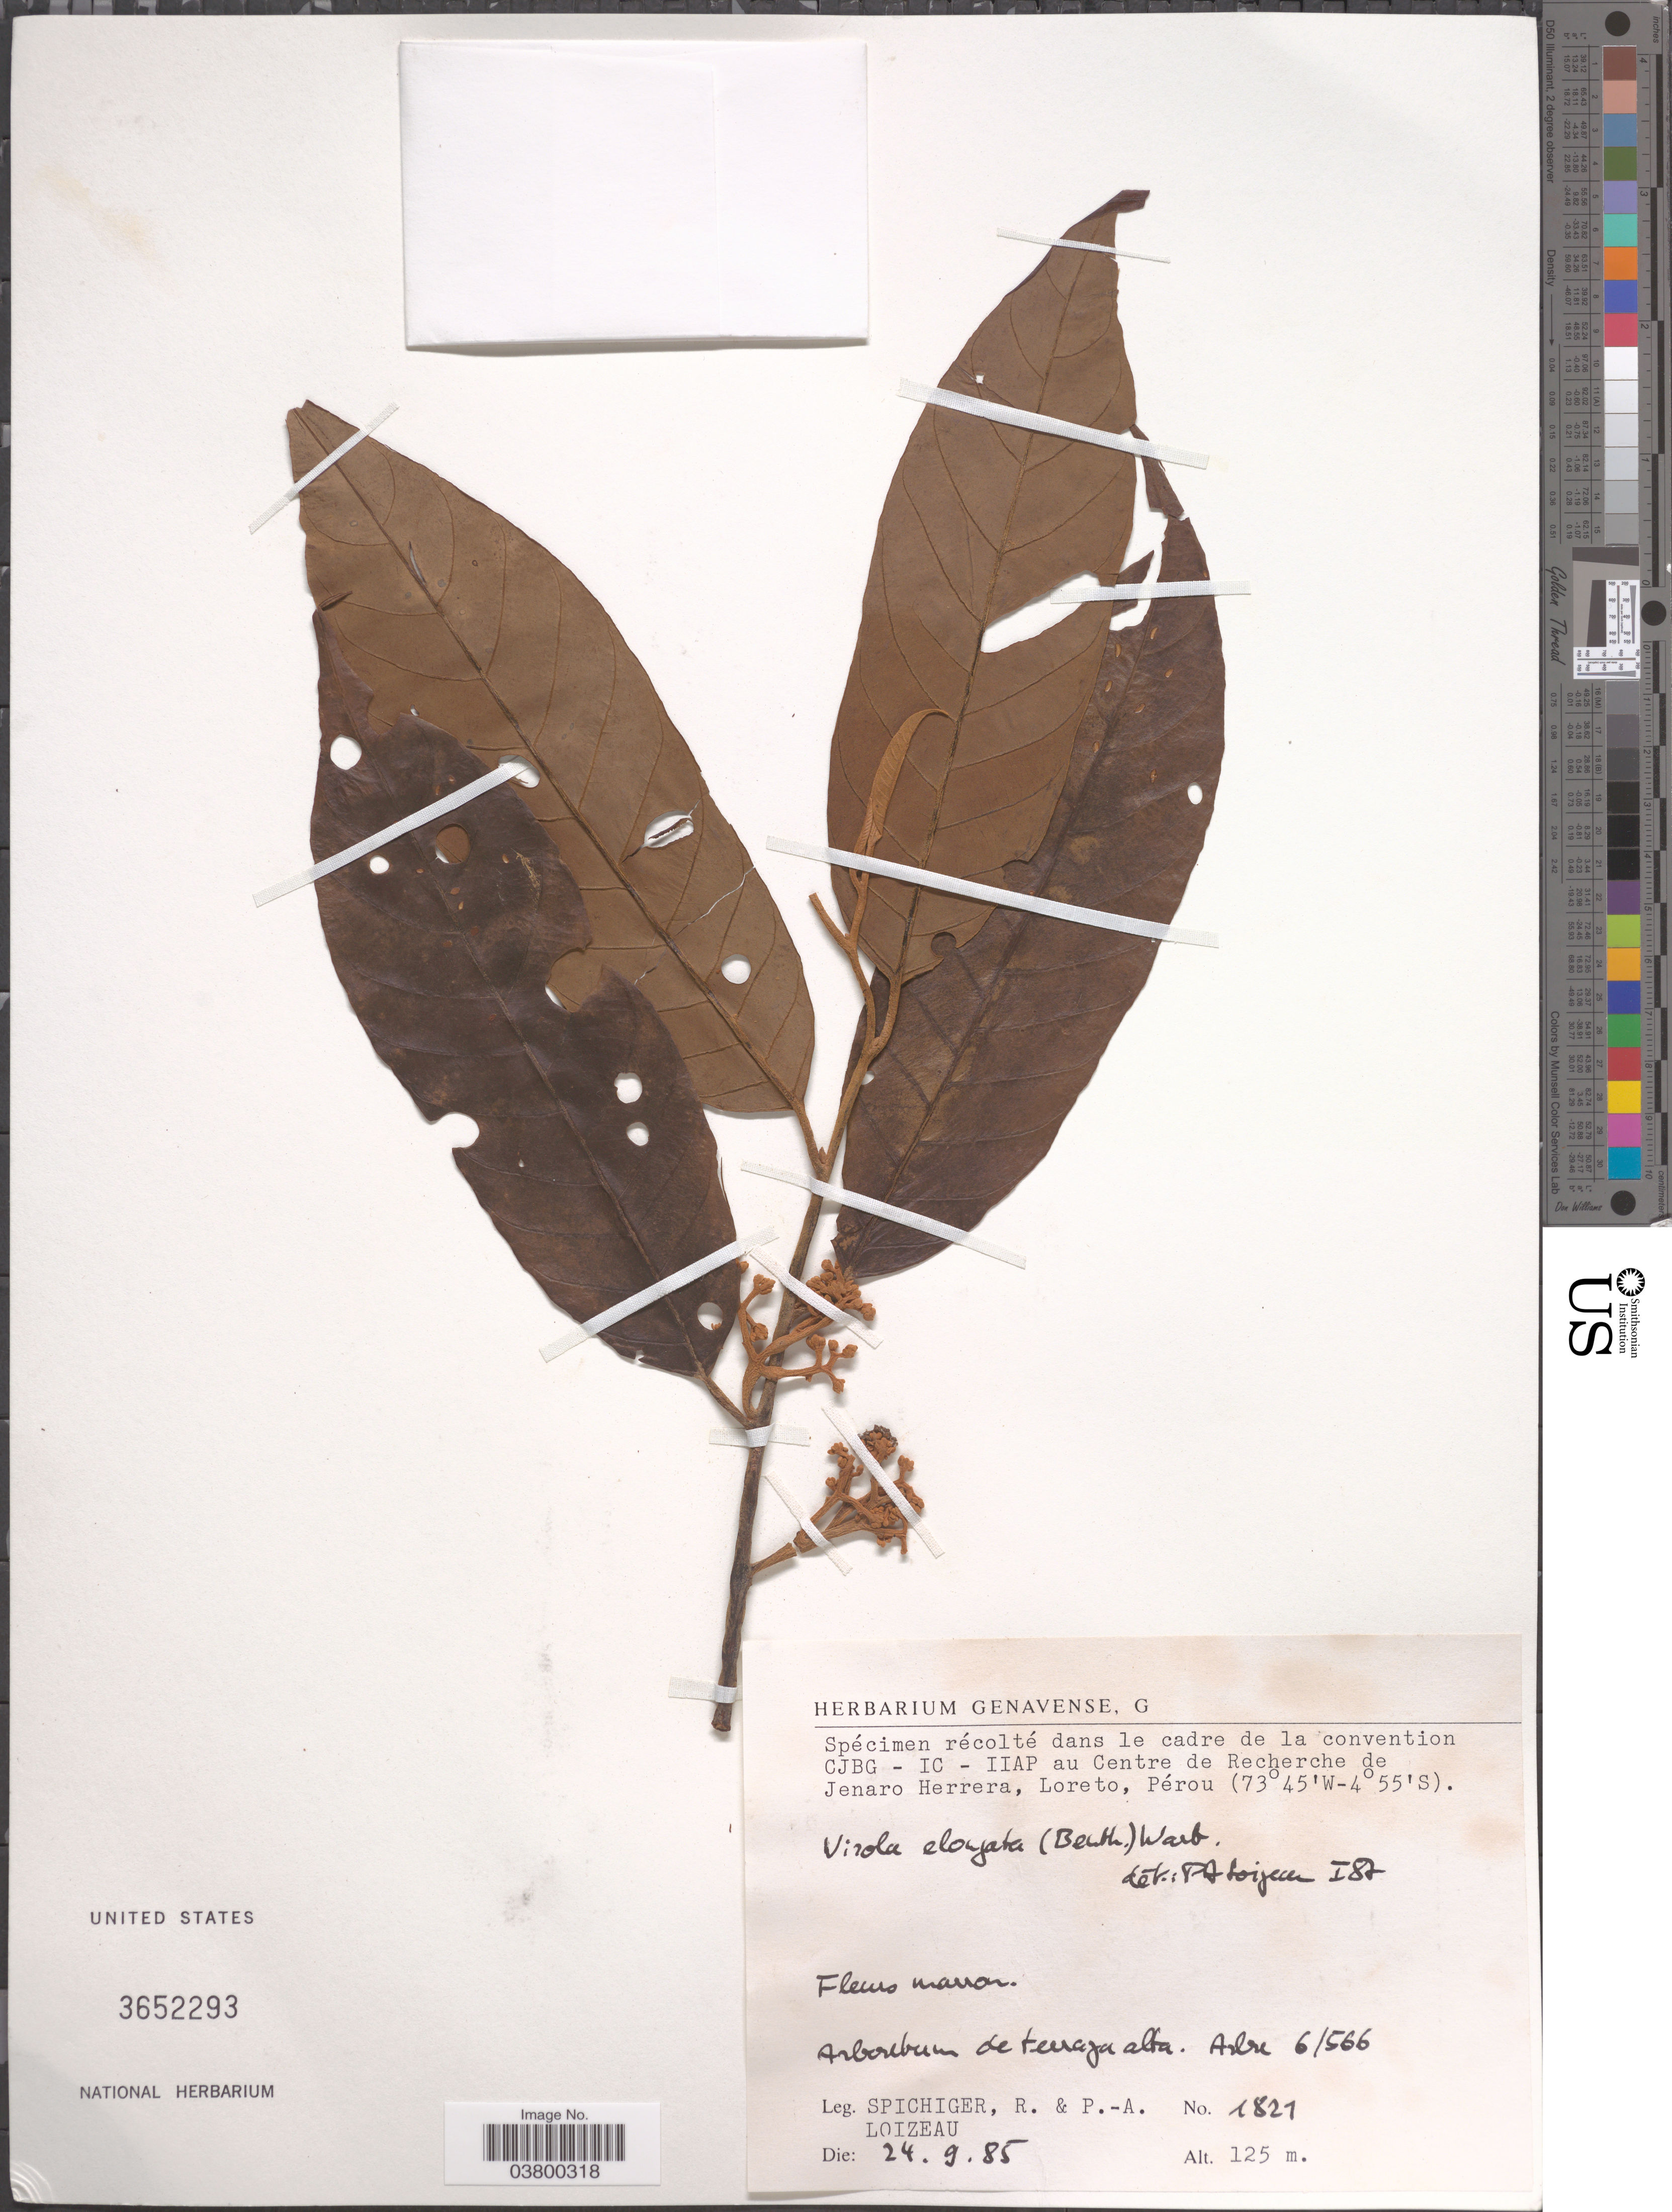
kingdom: Plantae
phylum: Tracheophyta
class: Magnoliopsida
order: Magnoliales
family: Myristicaceae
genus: Virola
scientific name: Virola elongata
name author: (Benth.) Warb.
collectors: R. Spichiger & P. Loizeau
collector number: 1821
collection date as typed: Transcribed d/m/y: 24/9/85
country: Peru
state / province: Loreto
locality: Centre de Recherche de Jenaro Herrera, Pérou. Arboretum de terraza alta. Arbre 6/566.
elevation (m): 125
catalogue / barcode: US 3652293